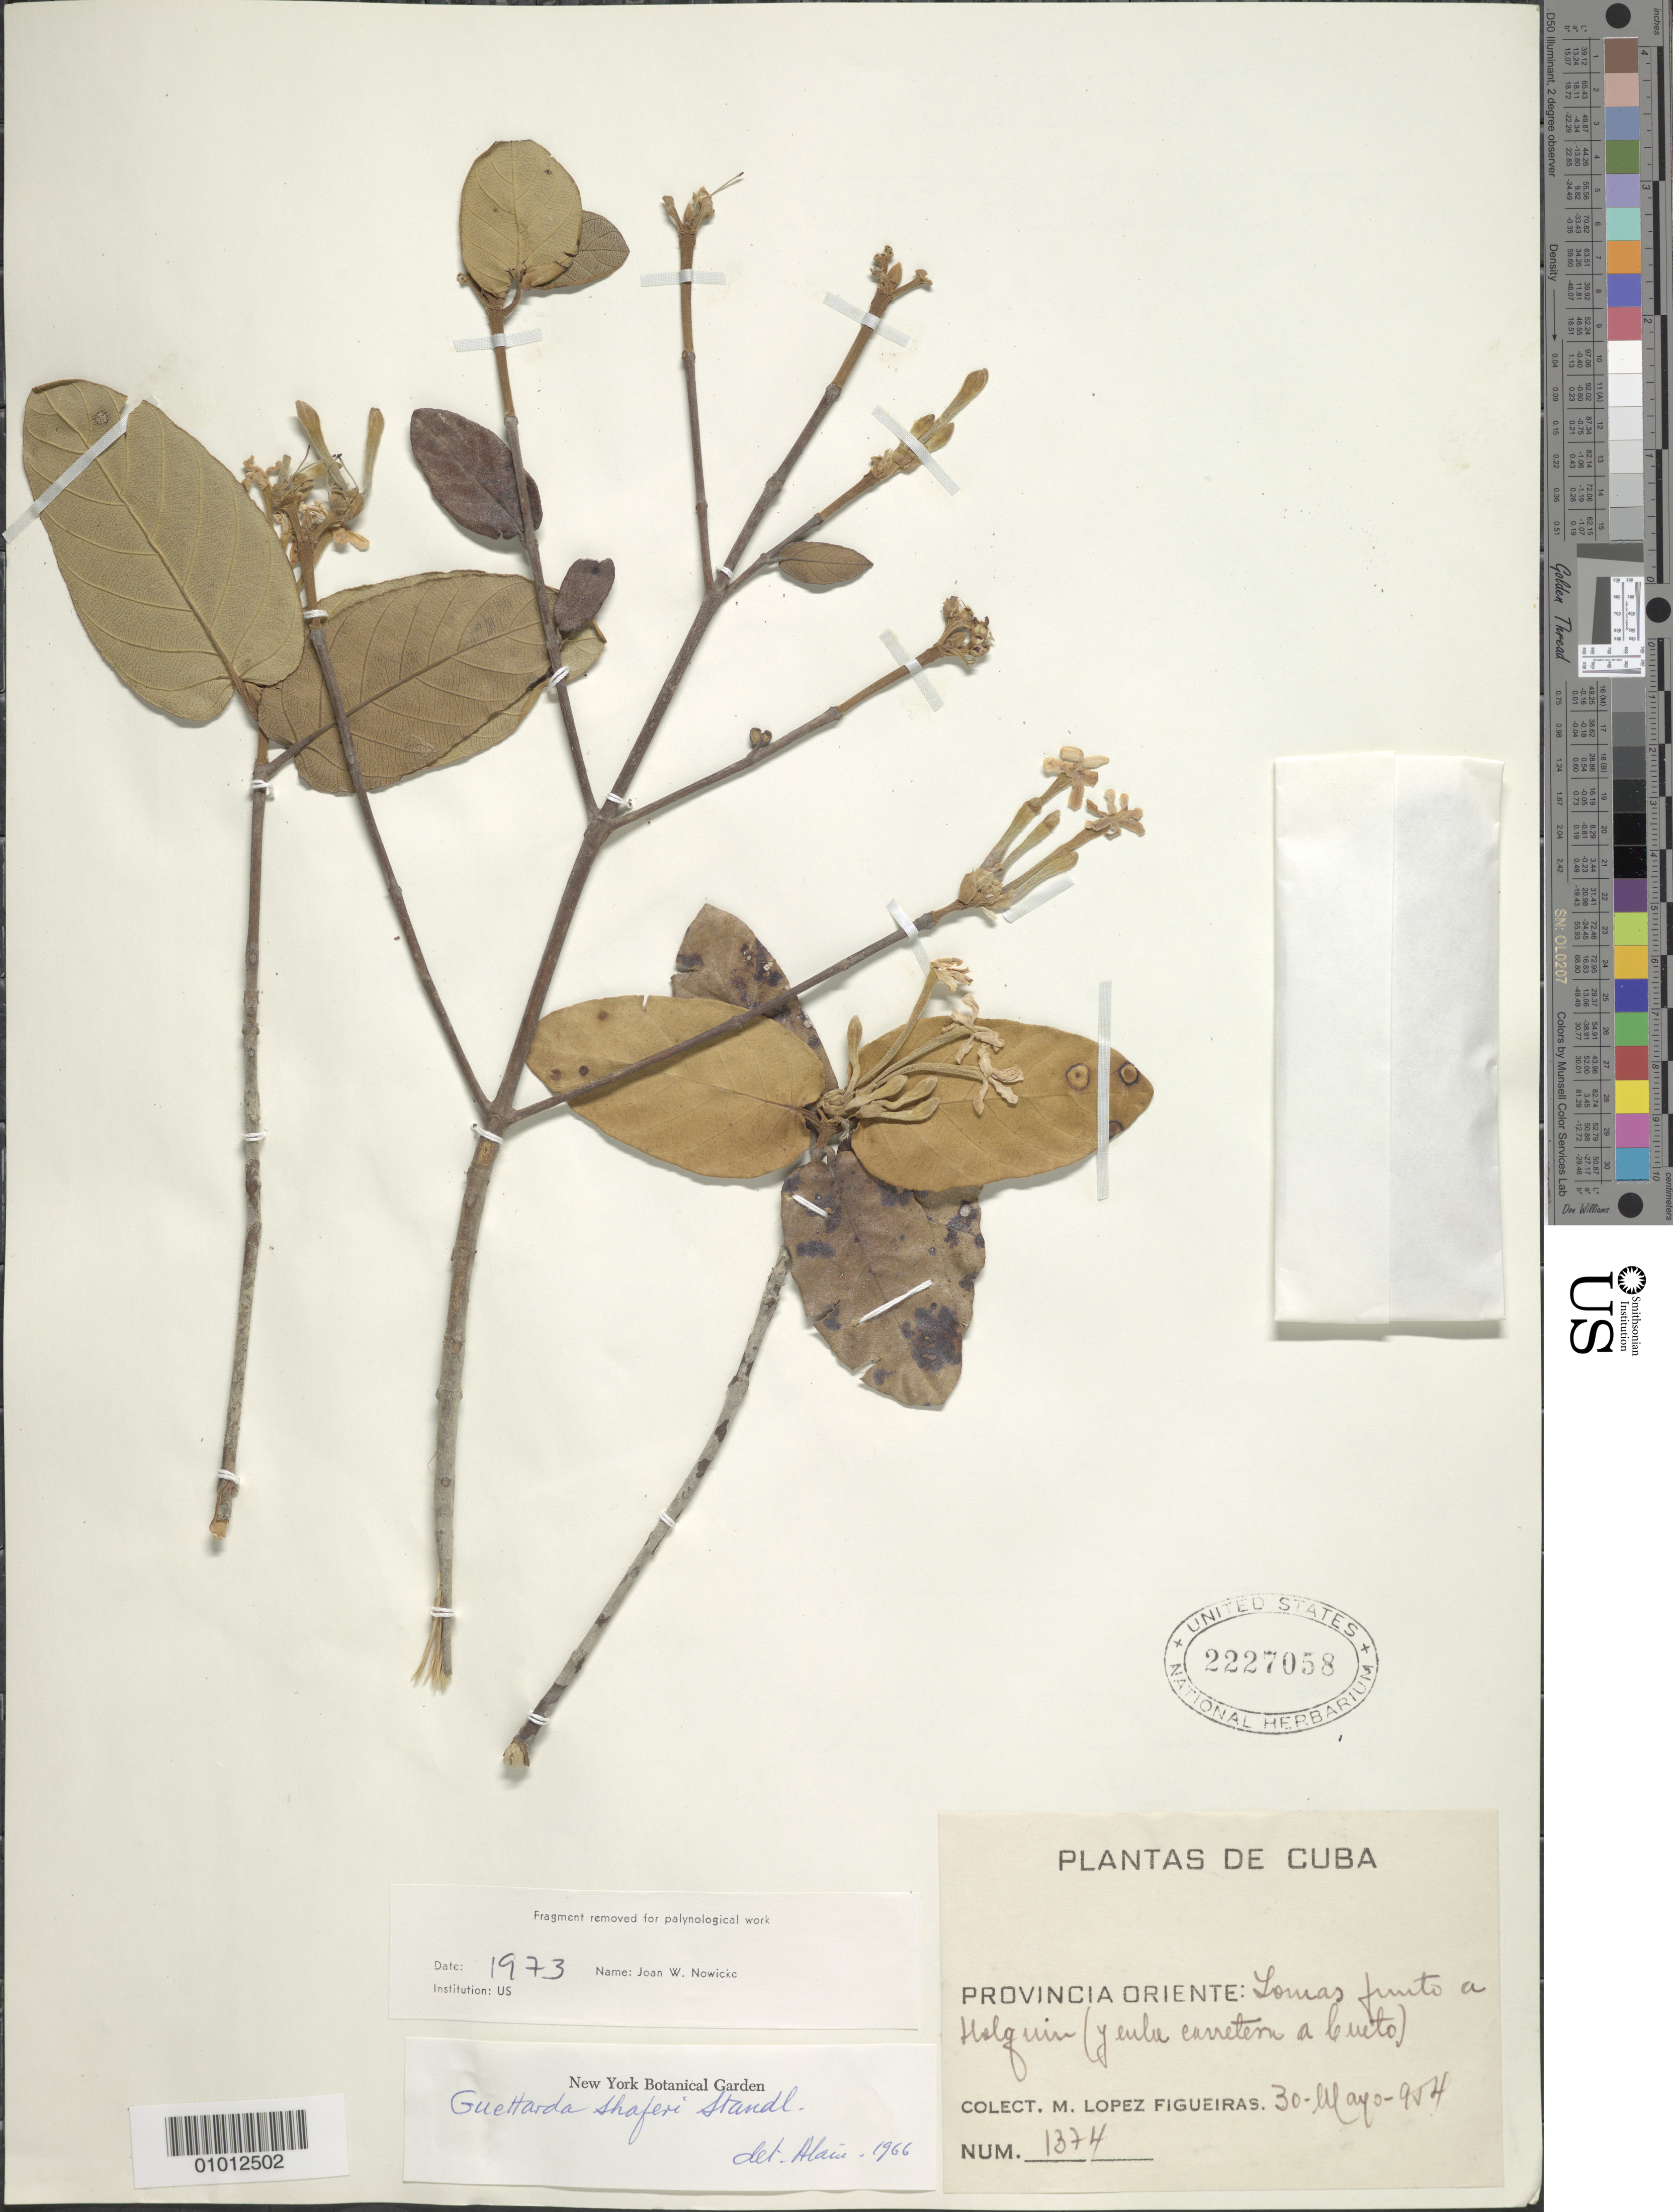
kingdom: Plantae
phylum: Tracheophyta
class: Magnoliopsida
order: Gentianales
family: Rubiaceae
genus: Guettarda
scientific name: Guettarda shaferi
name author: Standl.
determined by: Liogier, Alain H.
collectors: M. López Figueiras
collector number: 1374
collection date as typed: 30 May 1954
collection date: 1954-05-30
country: Cuba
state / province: Oriente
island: Cuba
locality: Holguin (y carretera a Cueto)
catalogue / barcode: US 2227058